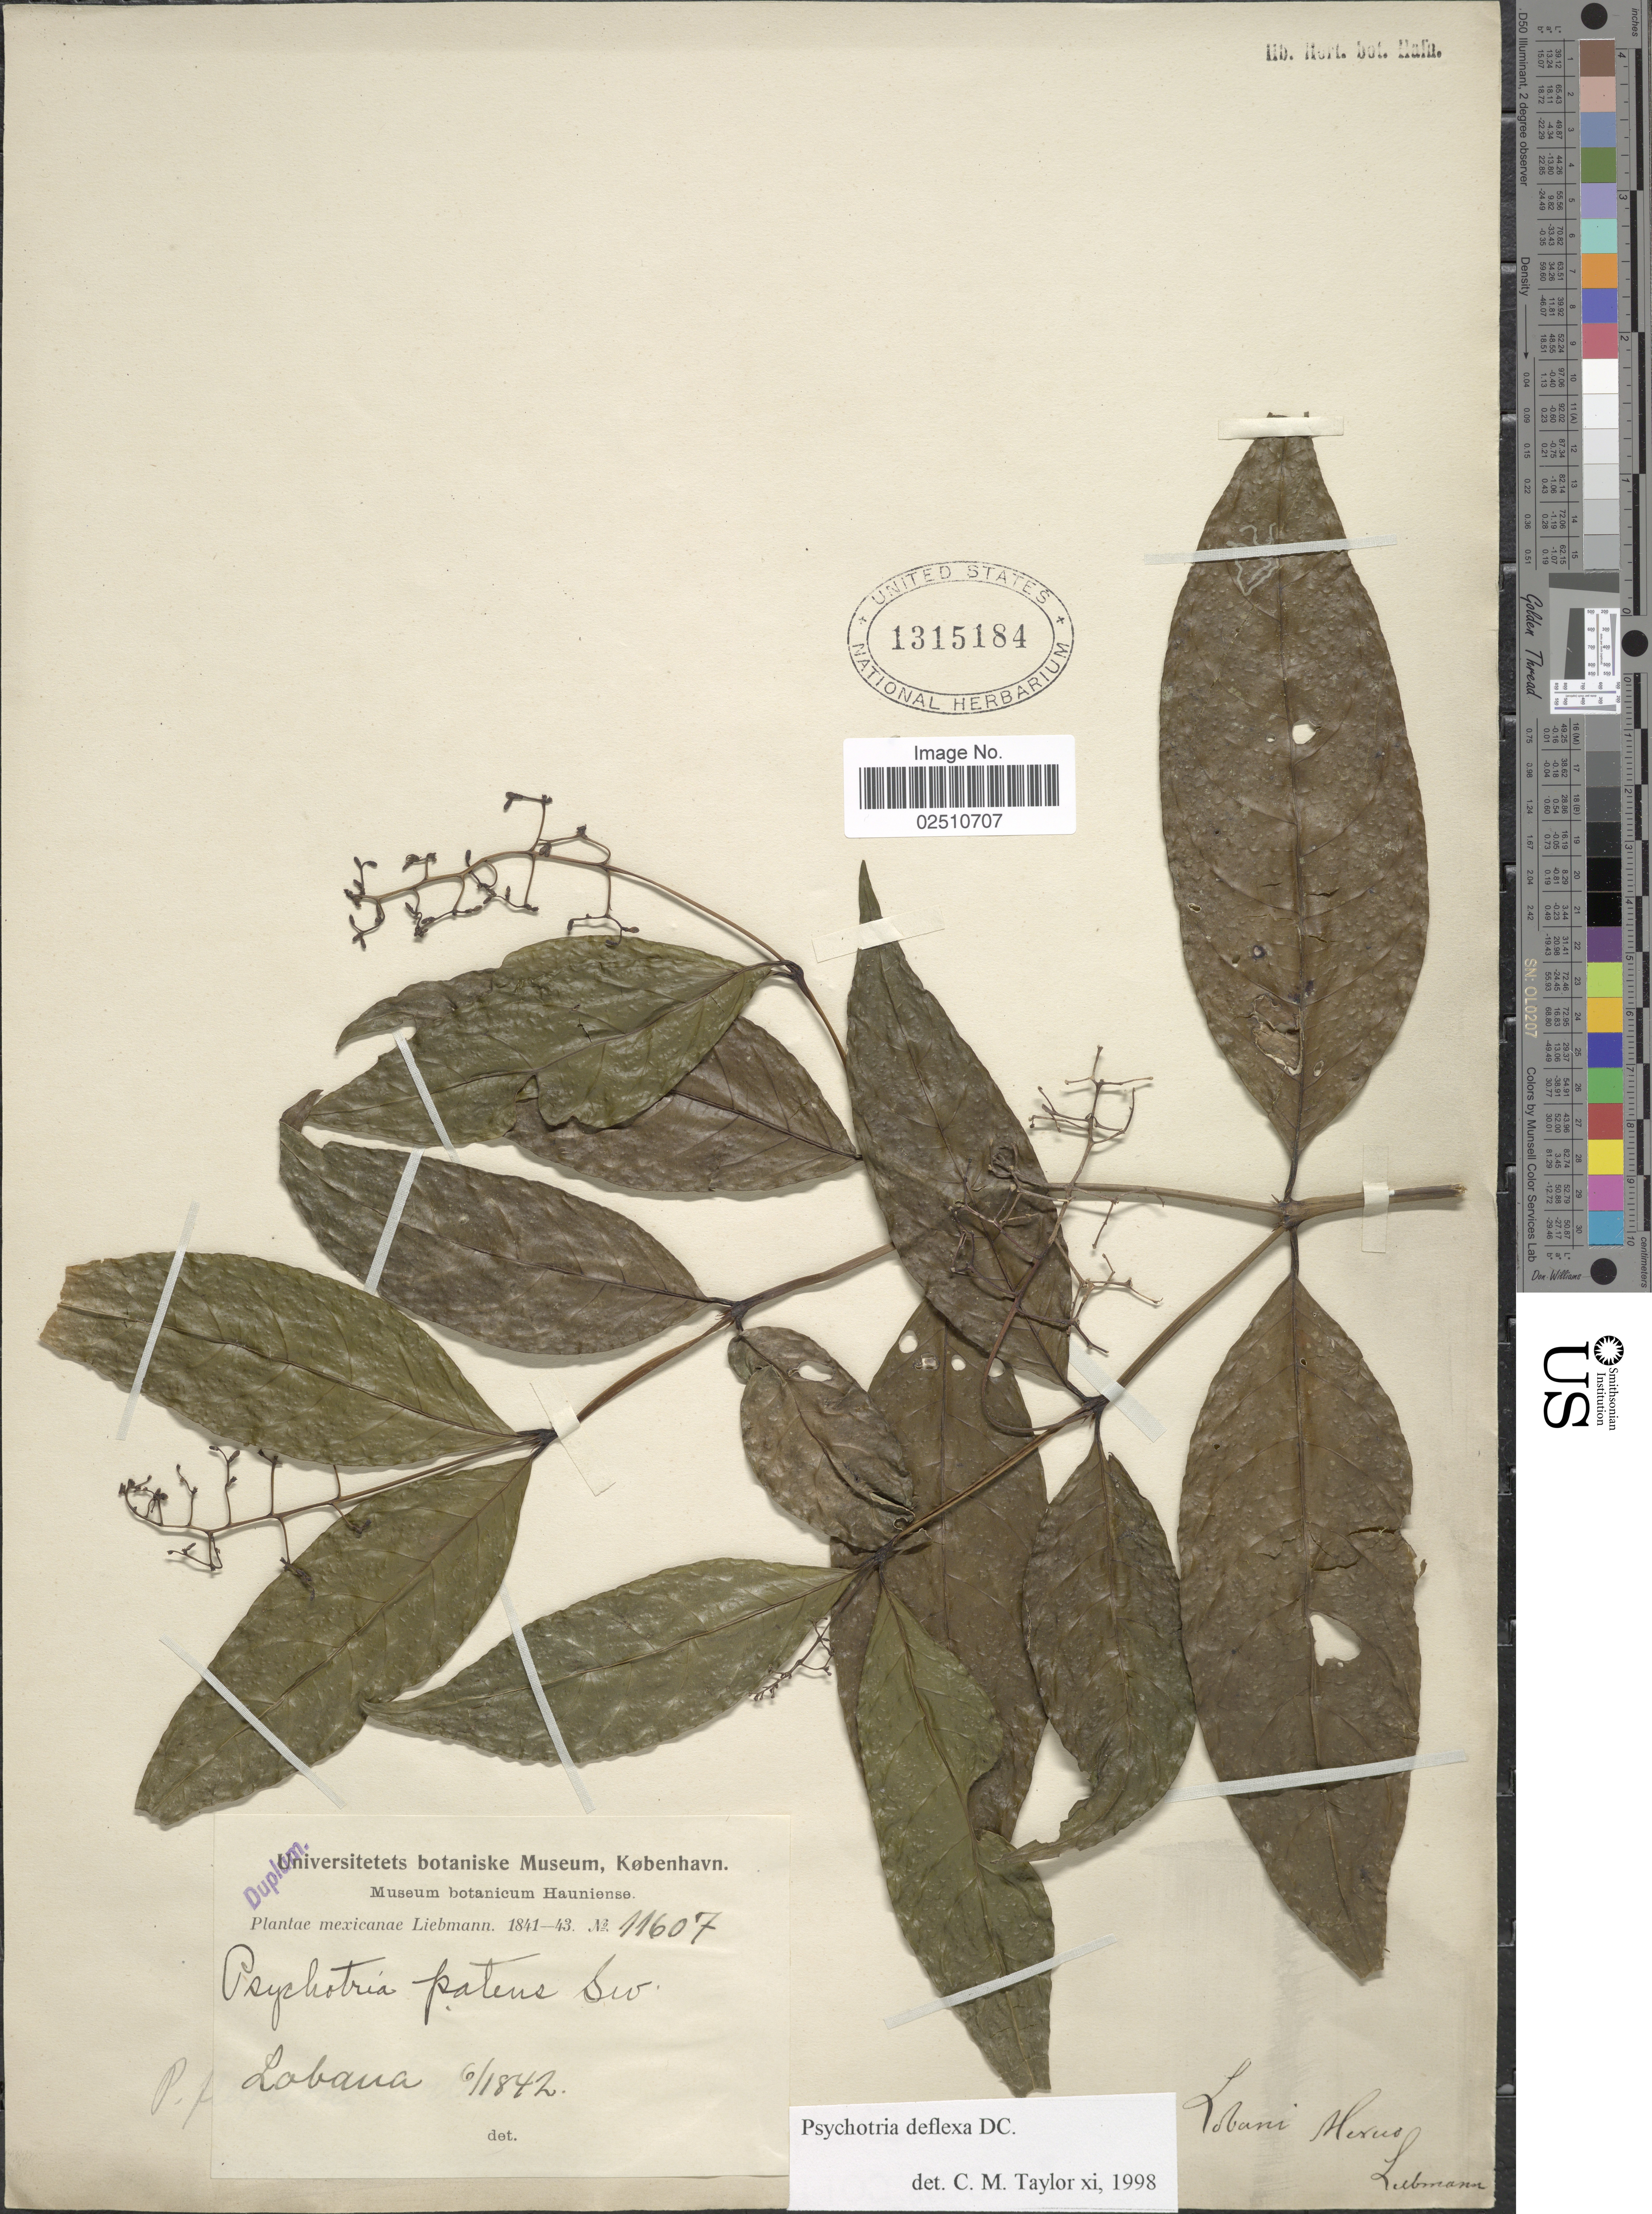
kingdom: Plantae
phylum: Tracheophyta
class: Magnoliopsida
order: Gentianales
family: Rubiaceae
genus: Psychotria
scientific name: Psychotria deflexa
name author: DC.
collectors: Liebmann, --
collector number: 11607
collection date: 1842-06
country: Mexico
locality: Labana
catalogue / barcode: US 1315184